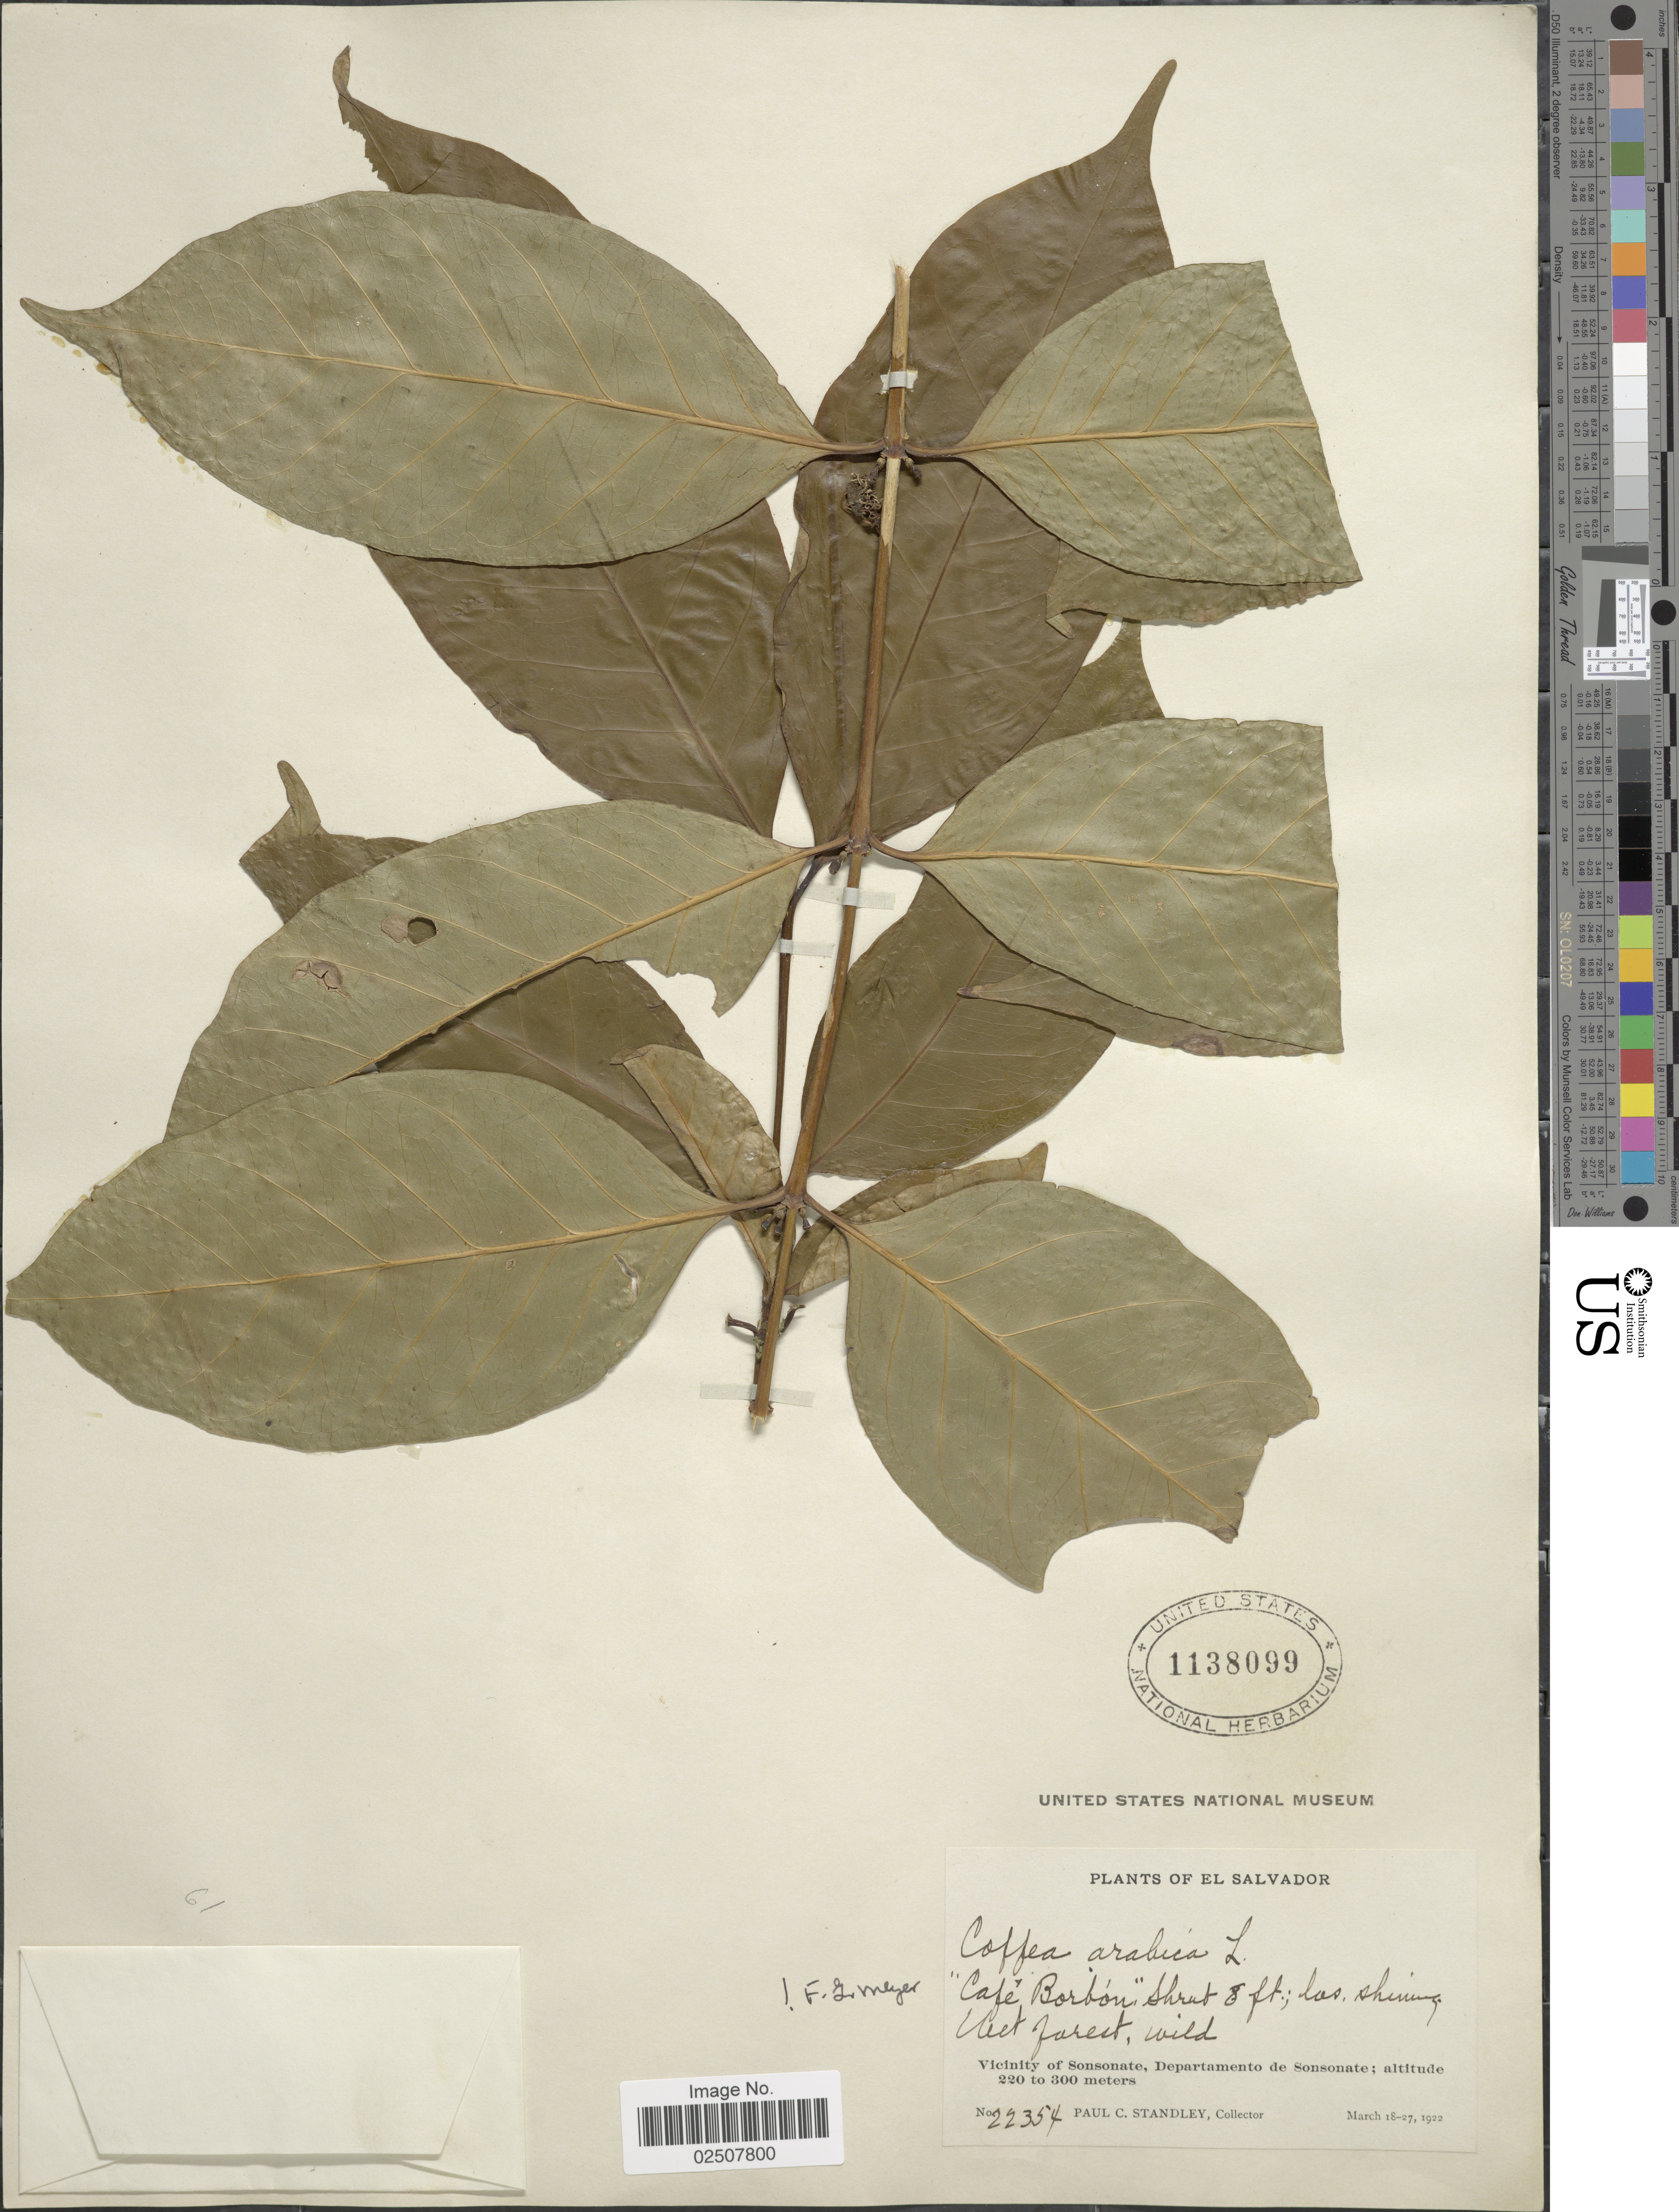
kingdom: Plantae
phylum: Tracheophyta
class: Magnoliopsida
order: Gentianales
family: Rubiaceae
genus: Coffea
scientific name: Coffea arabica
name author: L.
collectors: P. C. Standley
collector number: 22354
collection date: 1922-03-18/1922-03-27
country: El Salvador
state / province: Sonsonate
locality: Wet forest, wild, Vicinity of Sonsonate, Department de Sonsonate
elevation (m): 220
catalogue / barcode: US 1138099